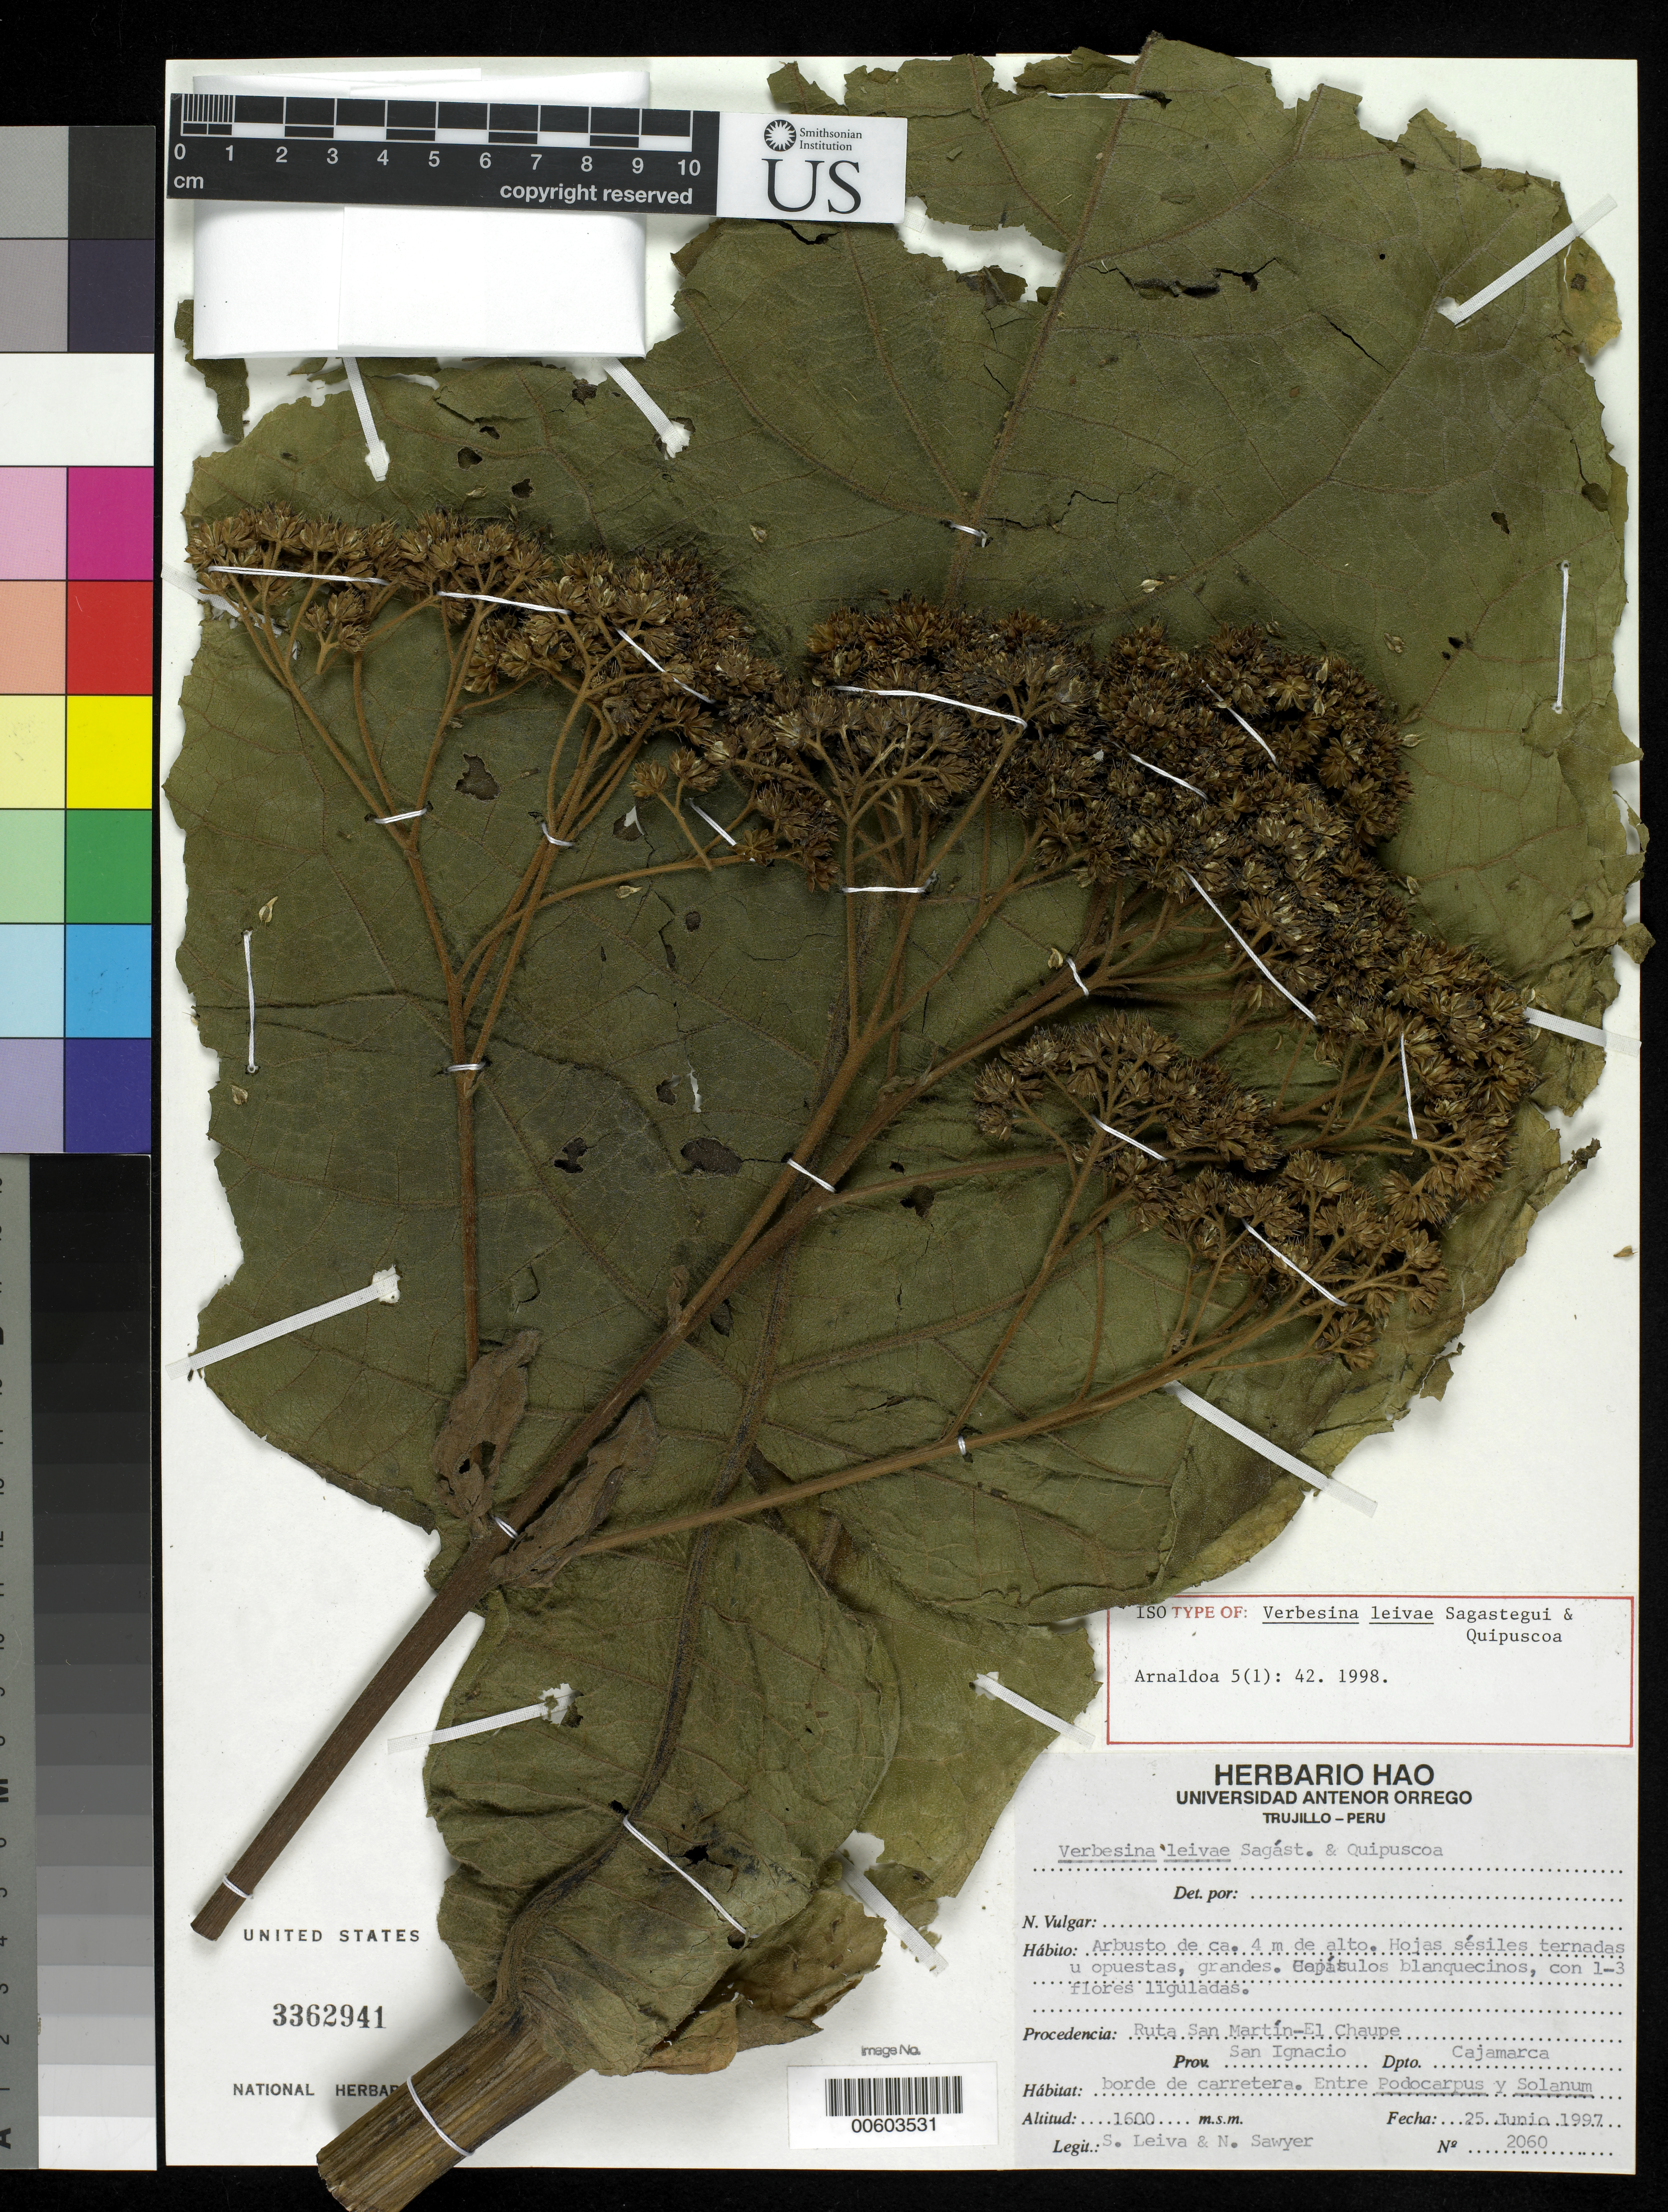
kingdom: Plantae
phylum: Tracheophyta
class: Magnoliopsida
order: Asterales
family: Asteraceae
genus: Verbesina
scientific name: Verbesina leivae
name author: Sagást. & Quipuscoa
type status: Isotype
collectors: S. Leiva G. & N. W. Sawyer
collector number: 2060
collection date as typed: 25 Jun 1997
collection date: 1997-06-25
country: Peru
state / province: Cajamarca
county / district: San Ignacio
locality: ruta San Martin - El Chaupe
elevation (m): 1600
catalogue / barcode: US 3362941